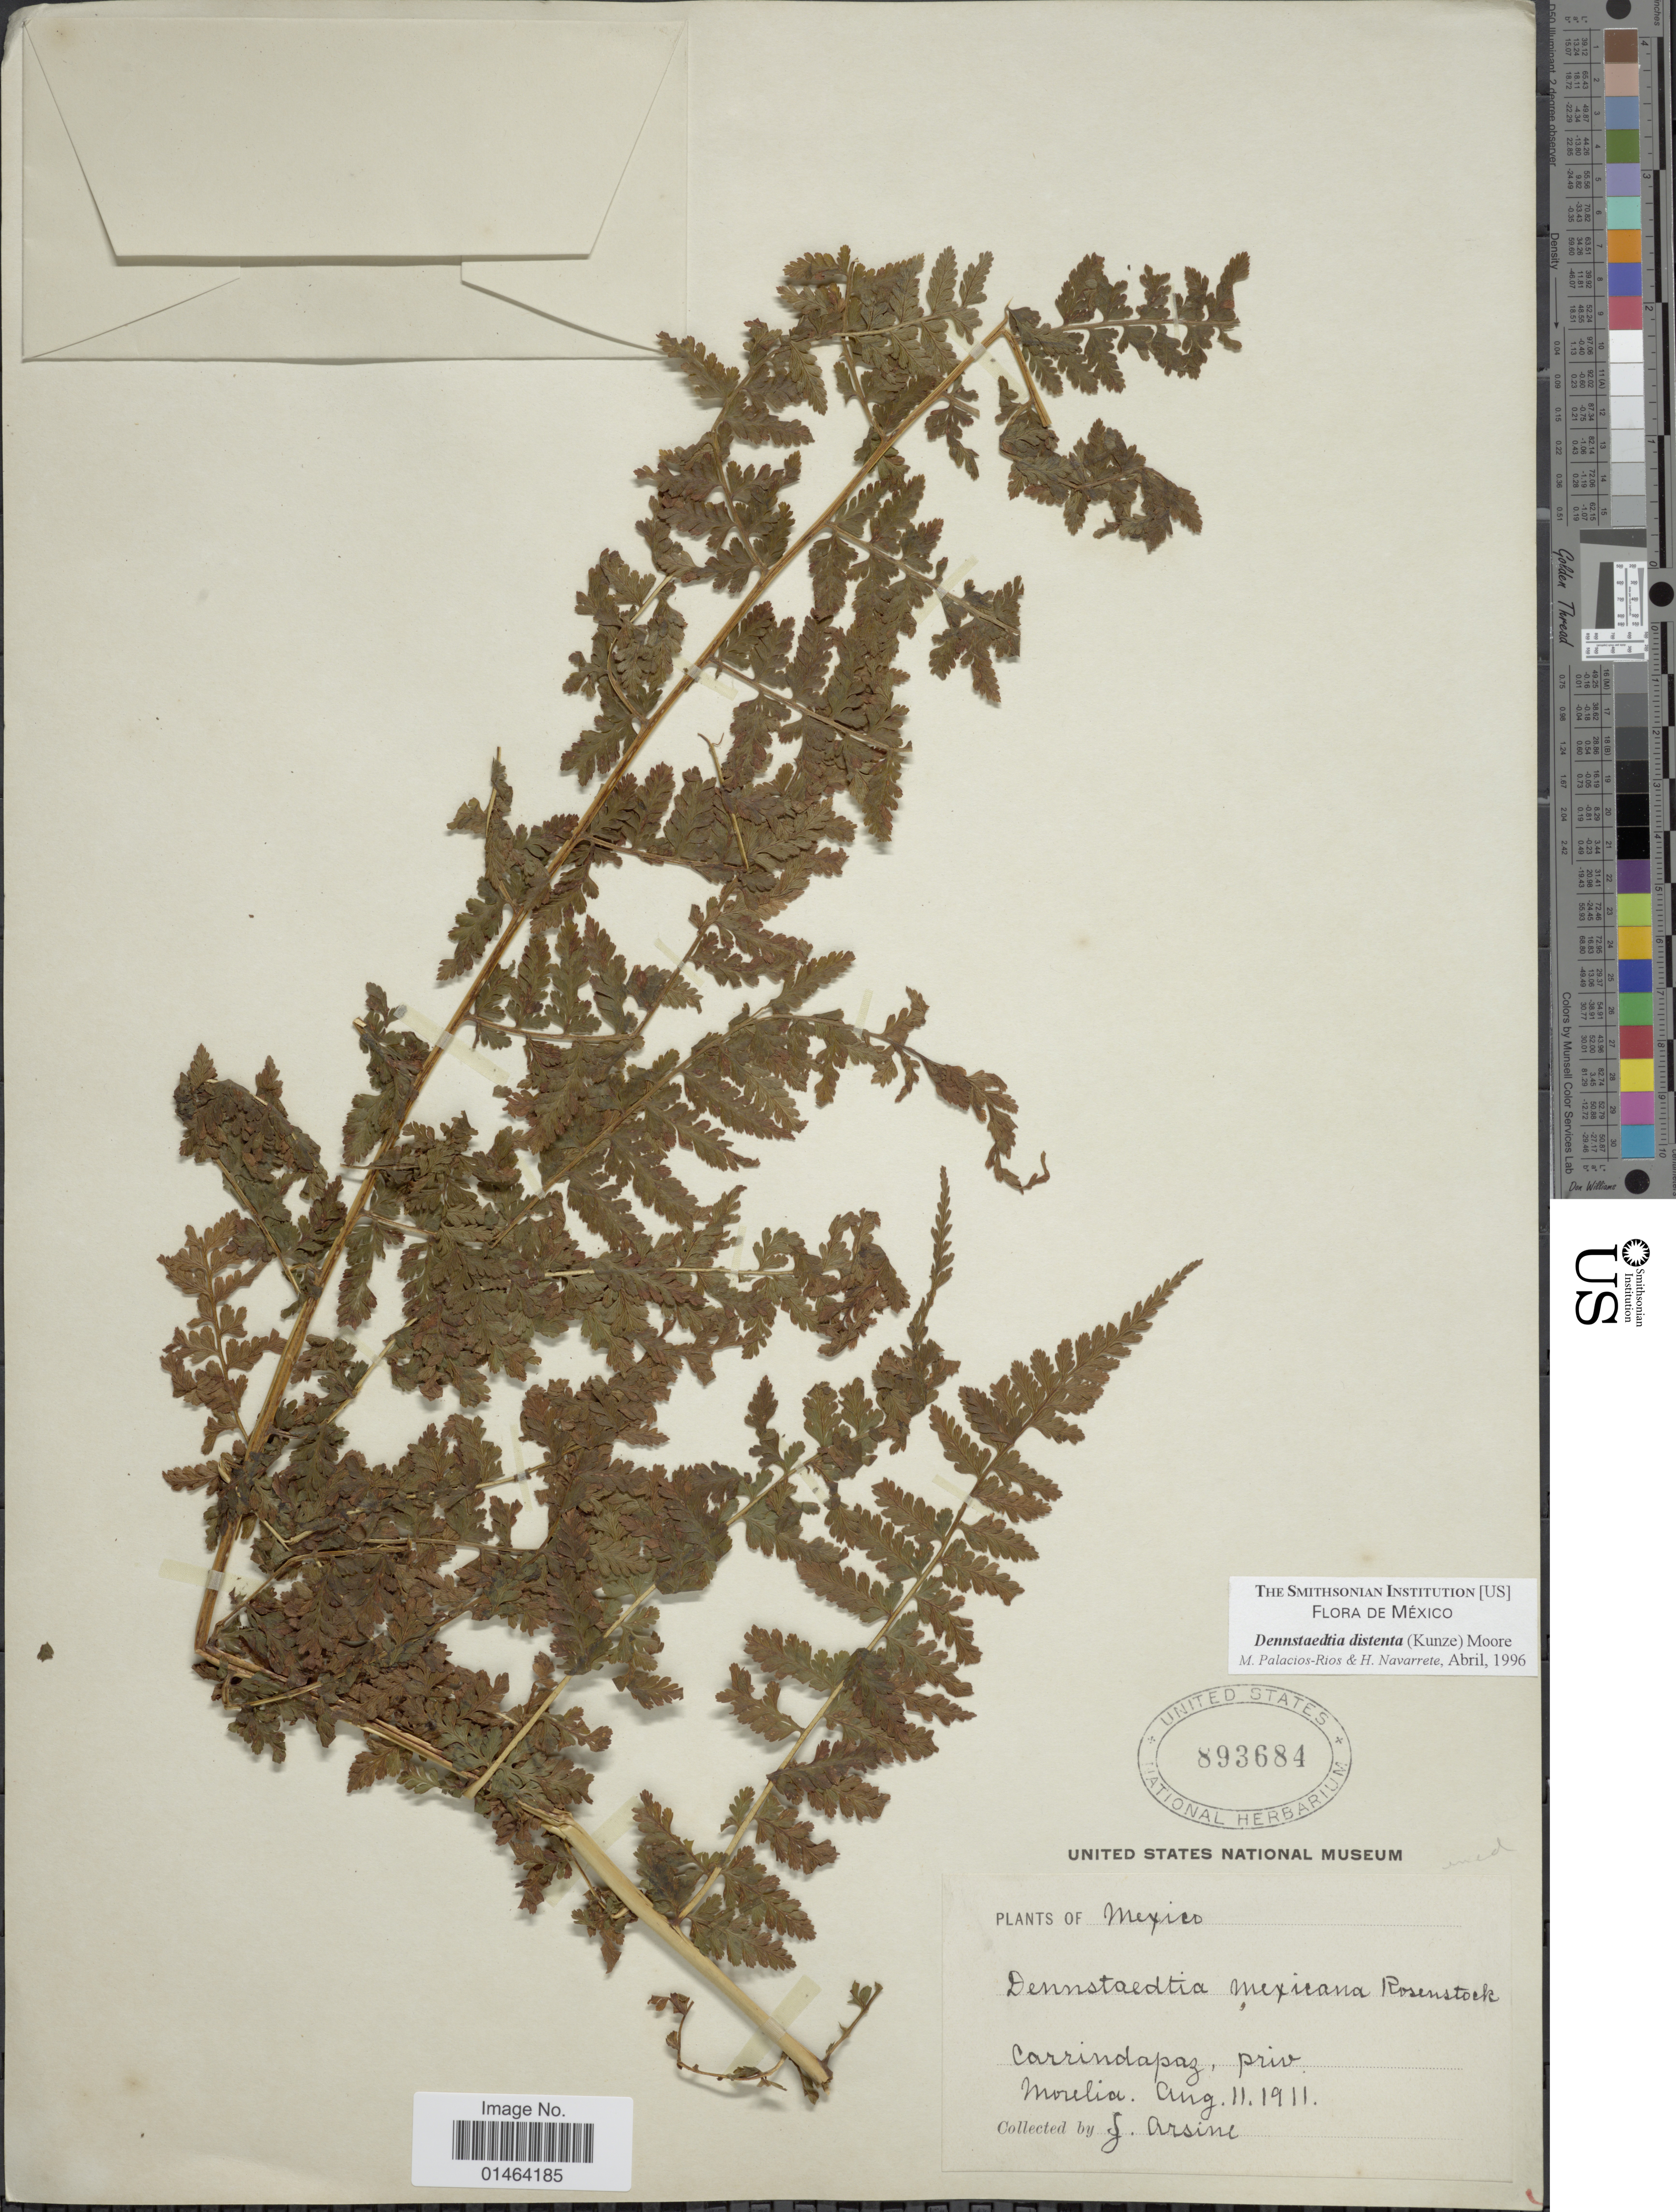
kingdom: Plantae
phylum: Tracheophyta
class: Polypodiopsida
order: Polypodiales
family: Dennstaedtiaceae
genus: Dennstaedtia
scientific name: Dennstaedtia distenta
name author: (Kunze) T. Moore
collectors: Bro. G. Arsène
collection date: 1911-08-11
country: Mexico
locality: Carrindapaz, priv. Morelia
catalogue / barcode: US 893684